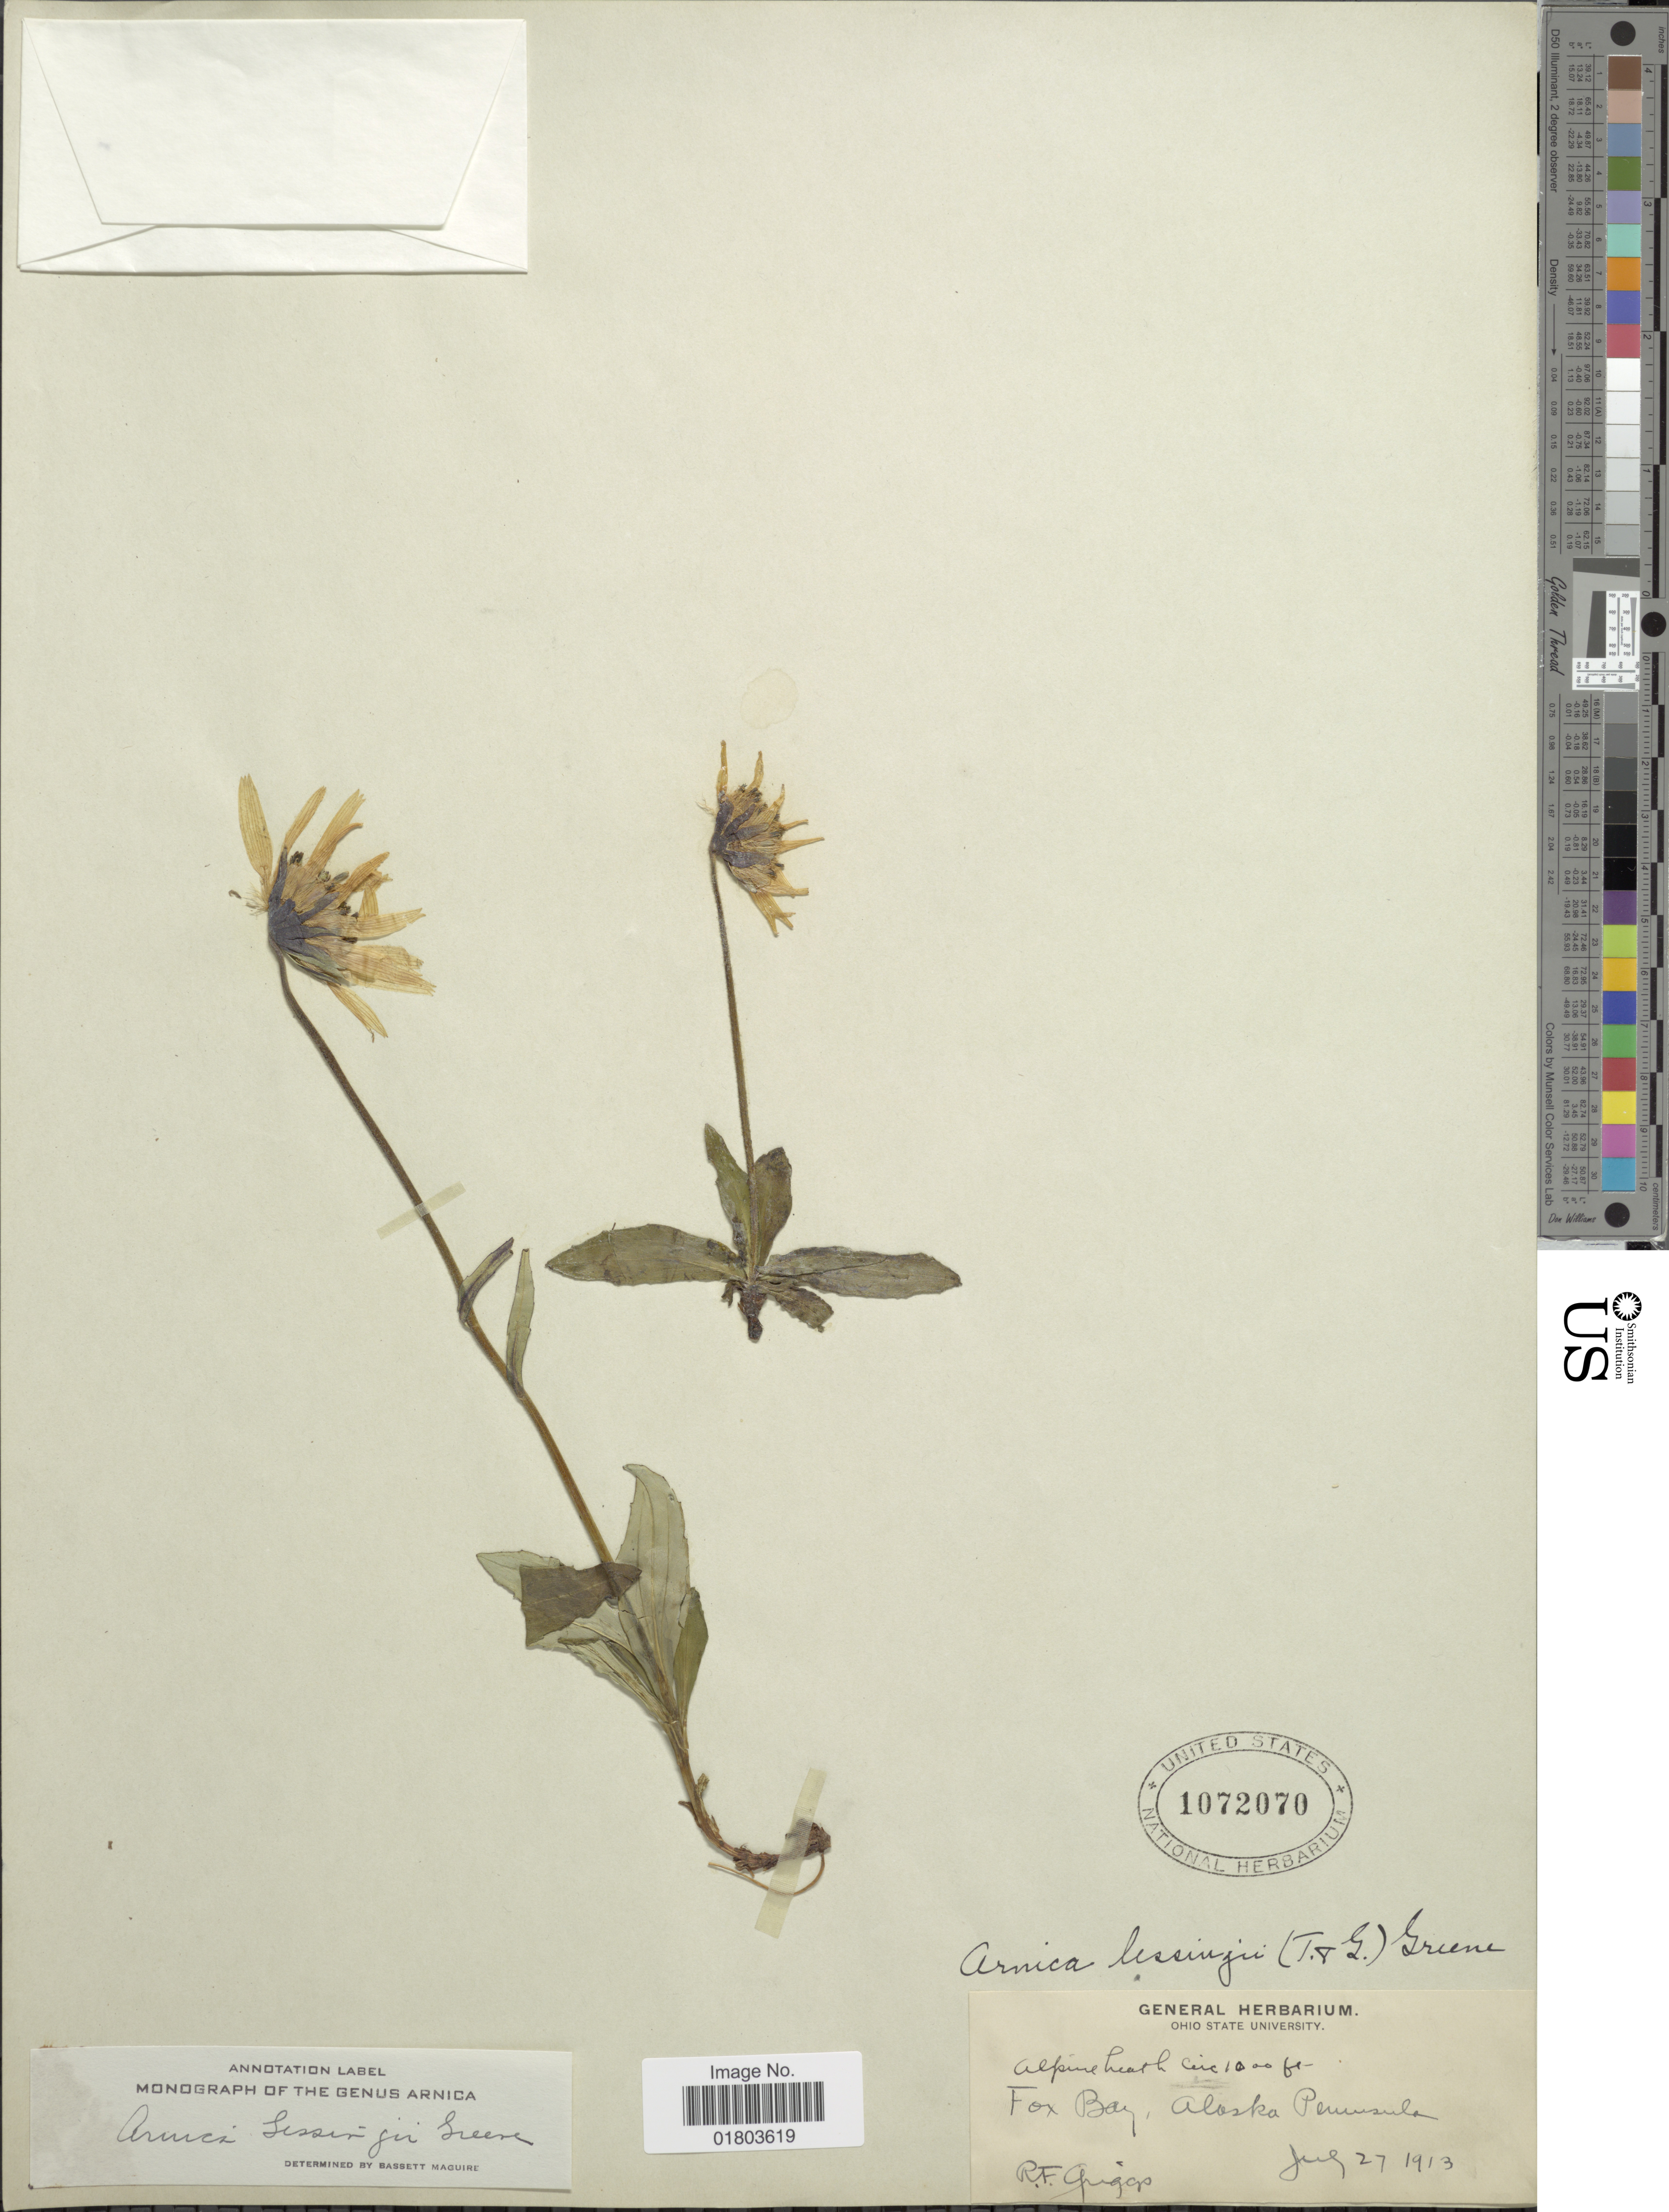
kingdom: Plantae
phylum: Tracheophyta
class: Magnoliopsida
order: Asterales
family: Asteraceae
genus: Arnica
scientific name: Arnica lessingii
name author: (Torr. & A. Gray) Greene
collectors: R. F. Griggs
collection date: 1913-07-27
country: United States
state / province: Alaska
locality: Fox Bay, Alaska Peninsula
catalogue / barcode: US 1072070